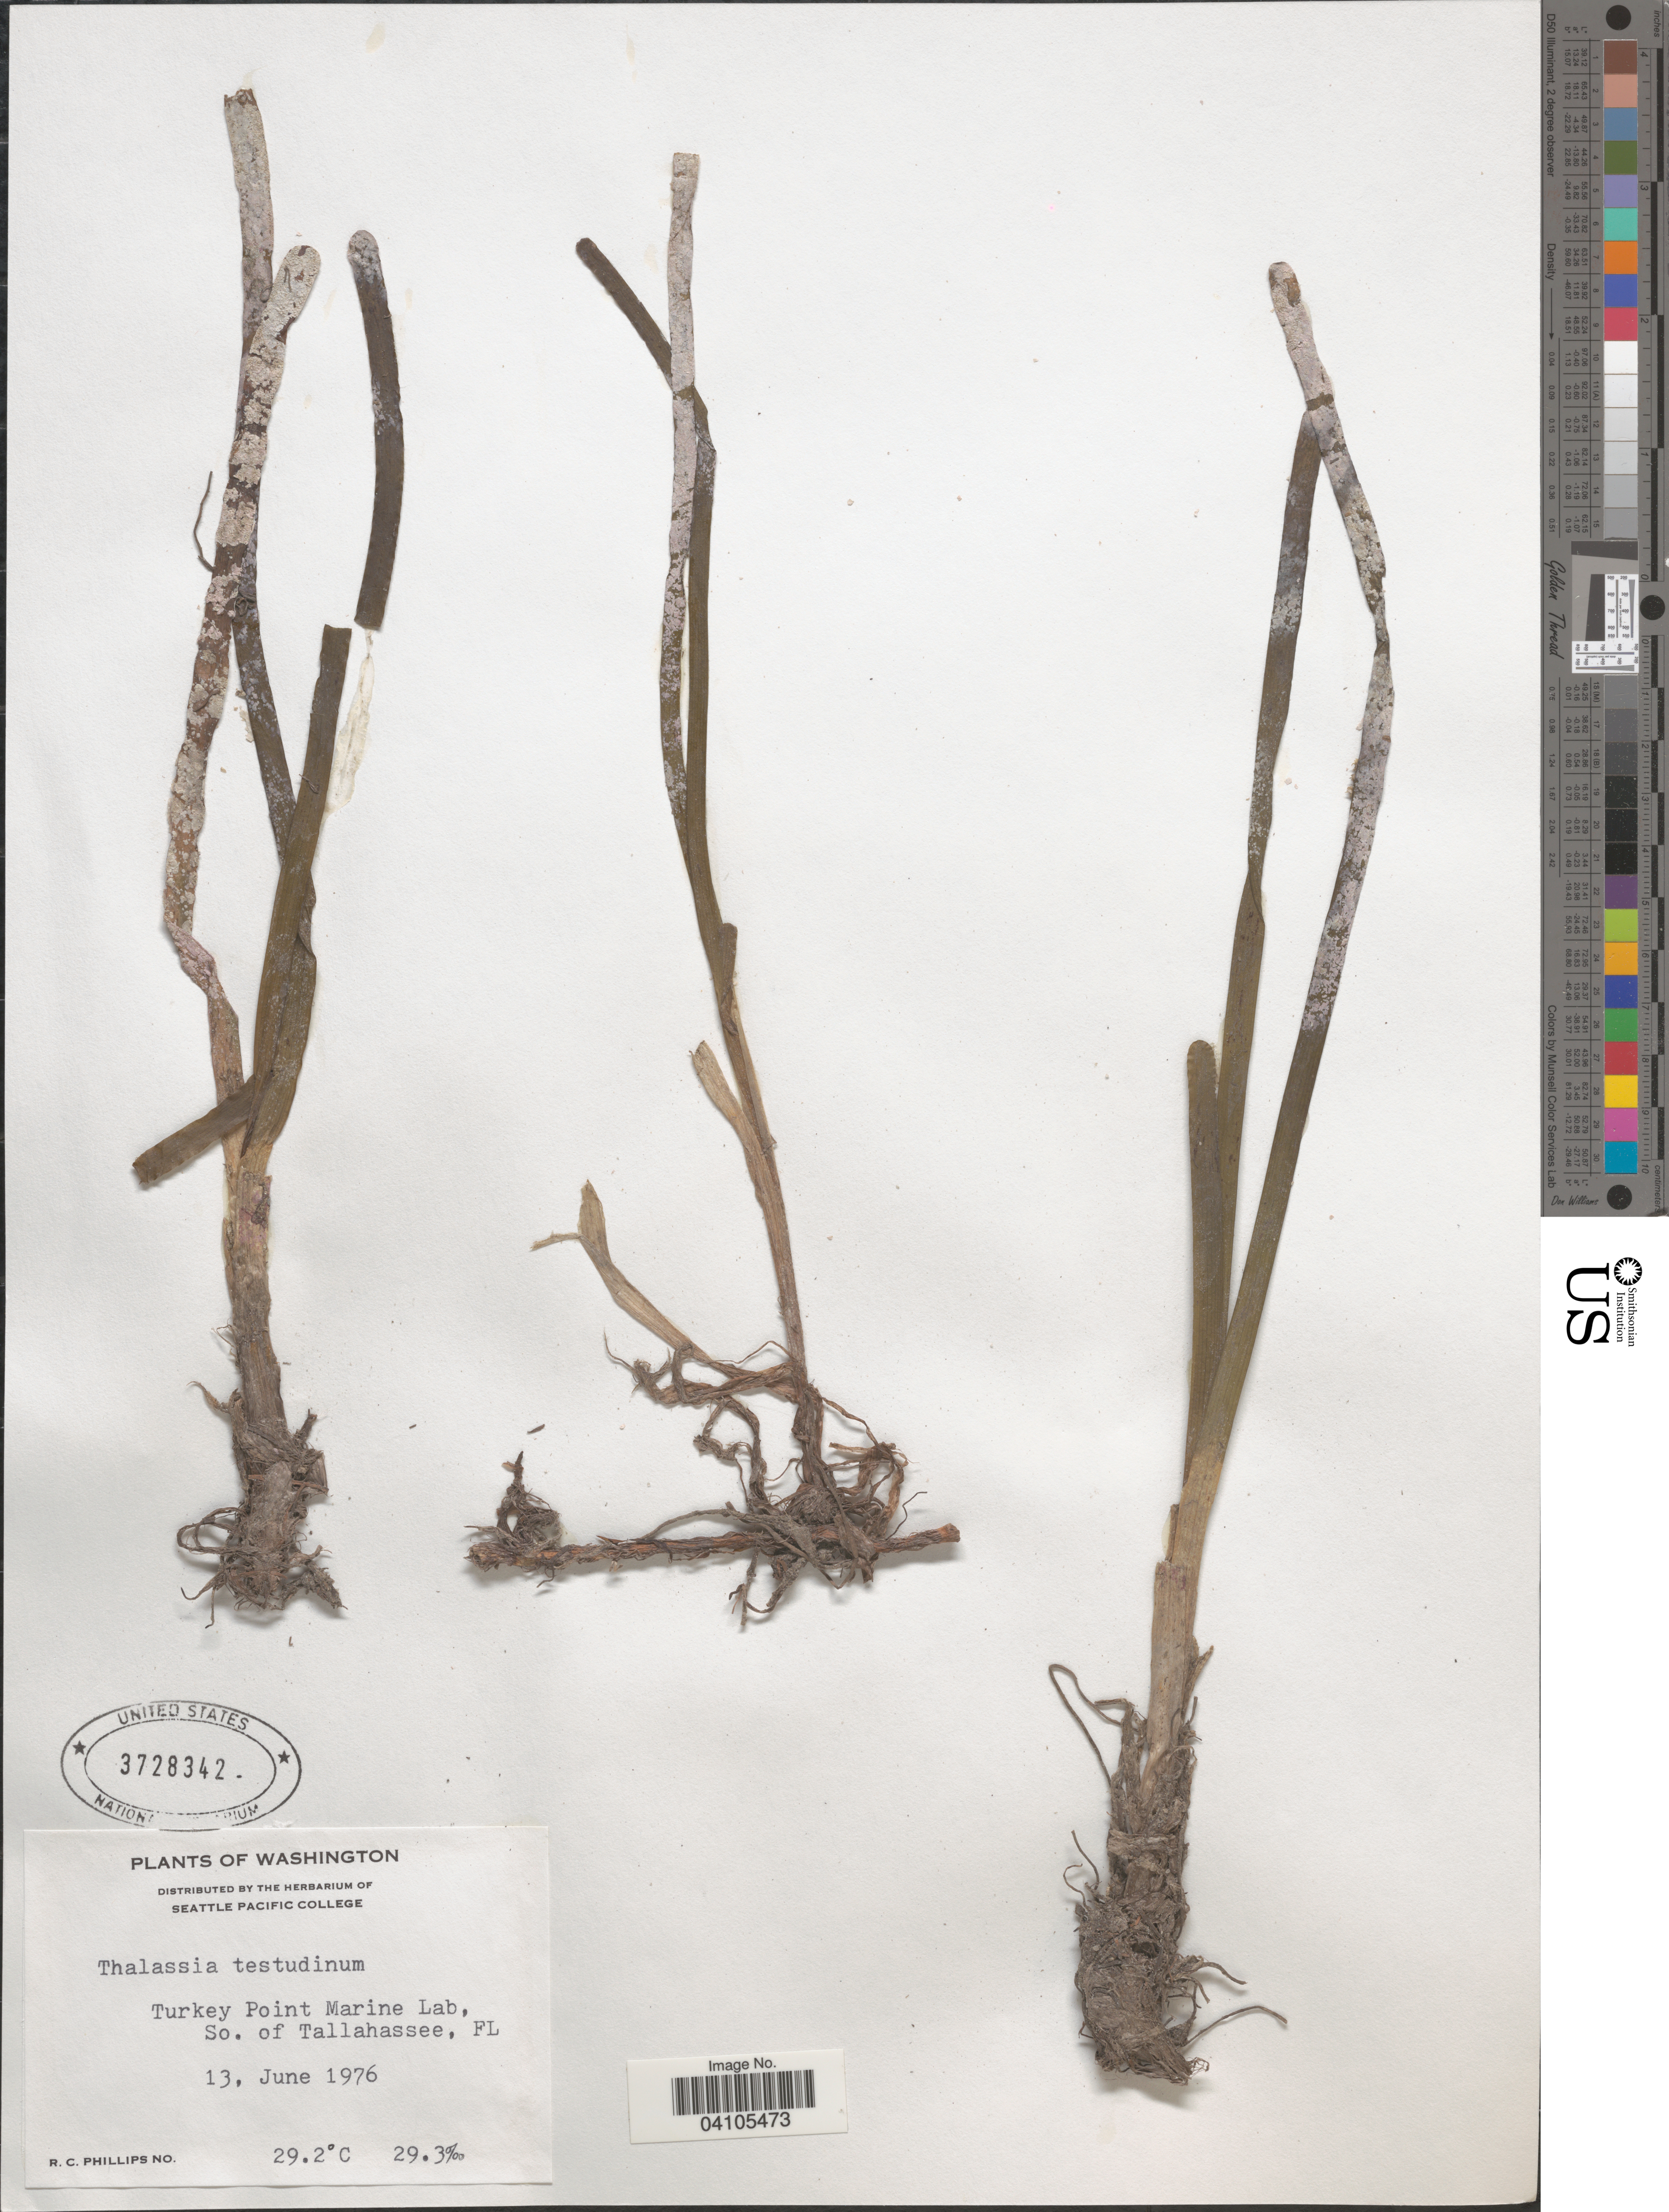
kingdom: Plantae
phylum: Tracheophyta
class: Liliopsida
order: Alismatales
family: Hydrocharitaceae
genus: Thalassia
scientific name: Thalassia testudinum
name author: Banks & Sol. ex K.D. Koenig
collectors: R. C. Phillips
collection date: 1976-06-13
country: United States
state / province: Florida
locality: Turkey Point Marine Lab, So. of Tallahassee.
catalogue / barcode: US 3728342